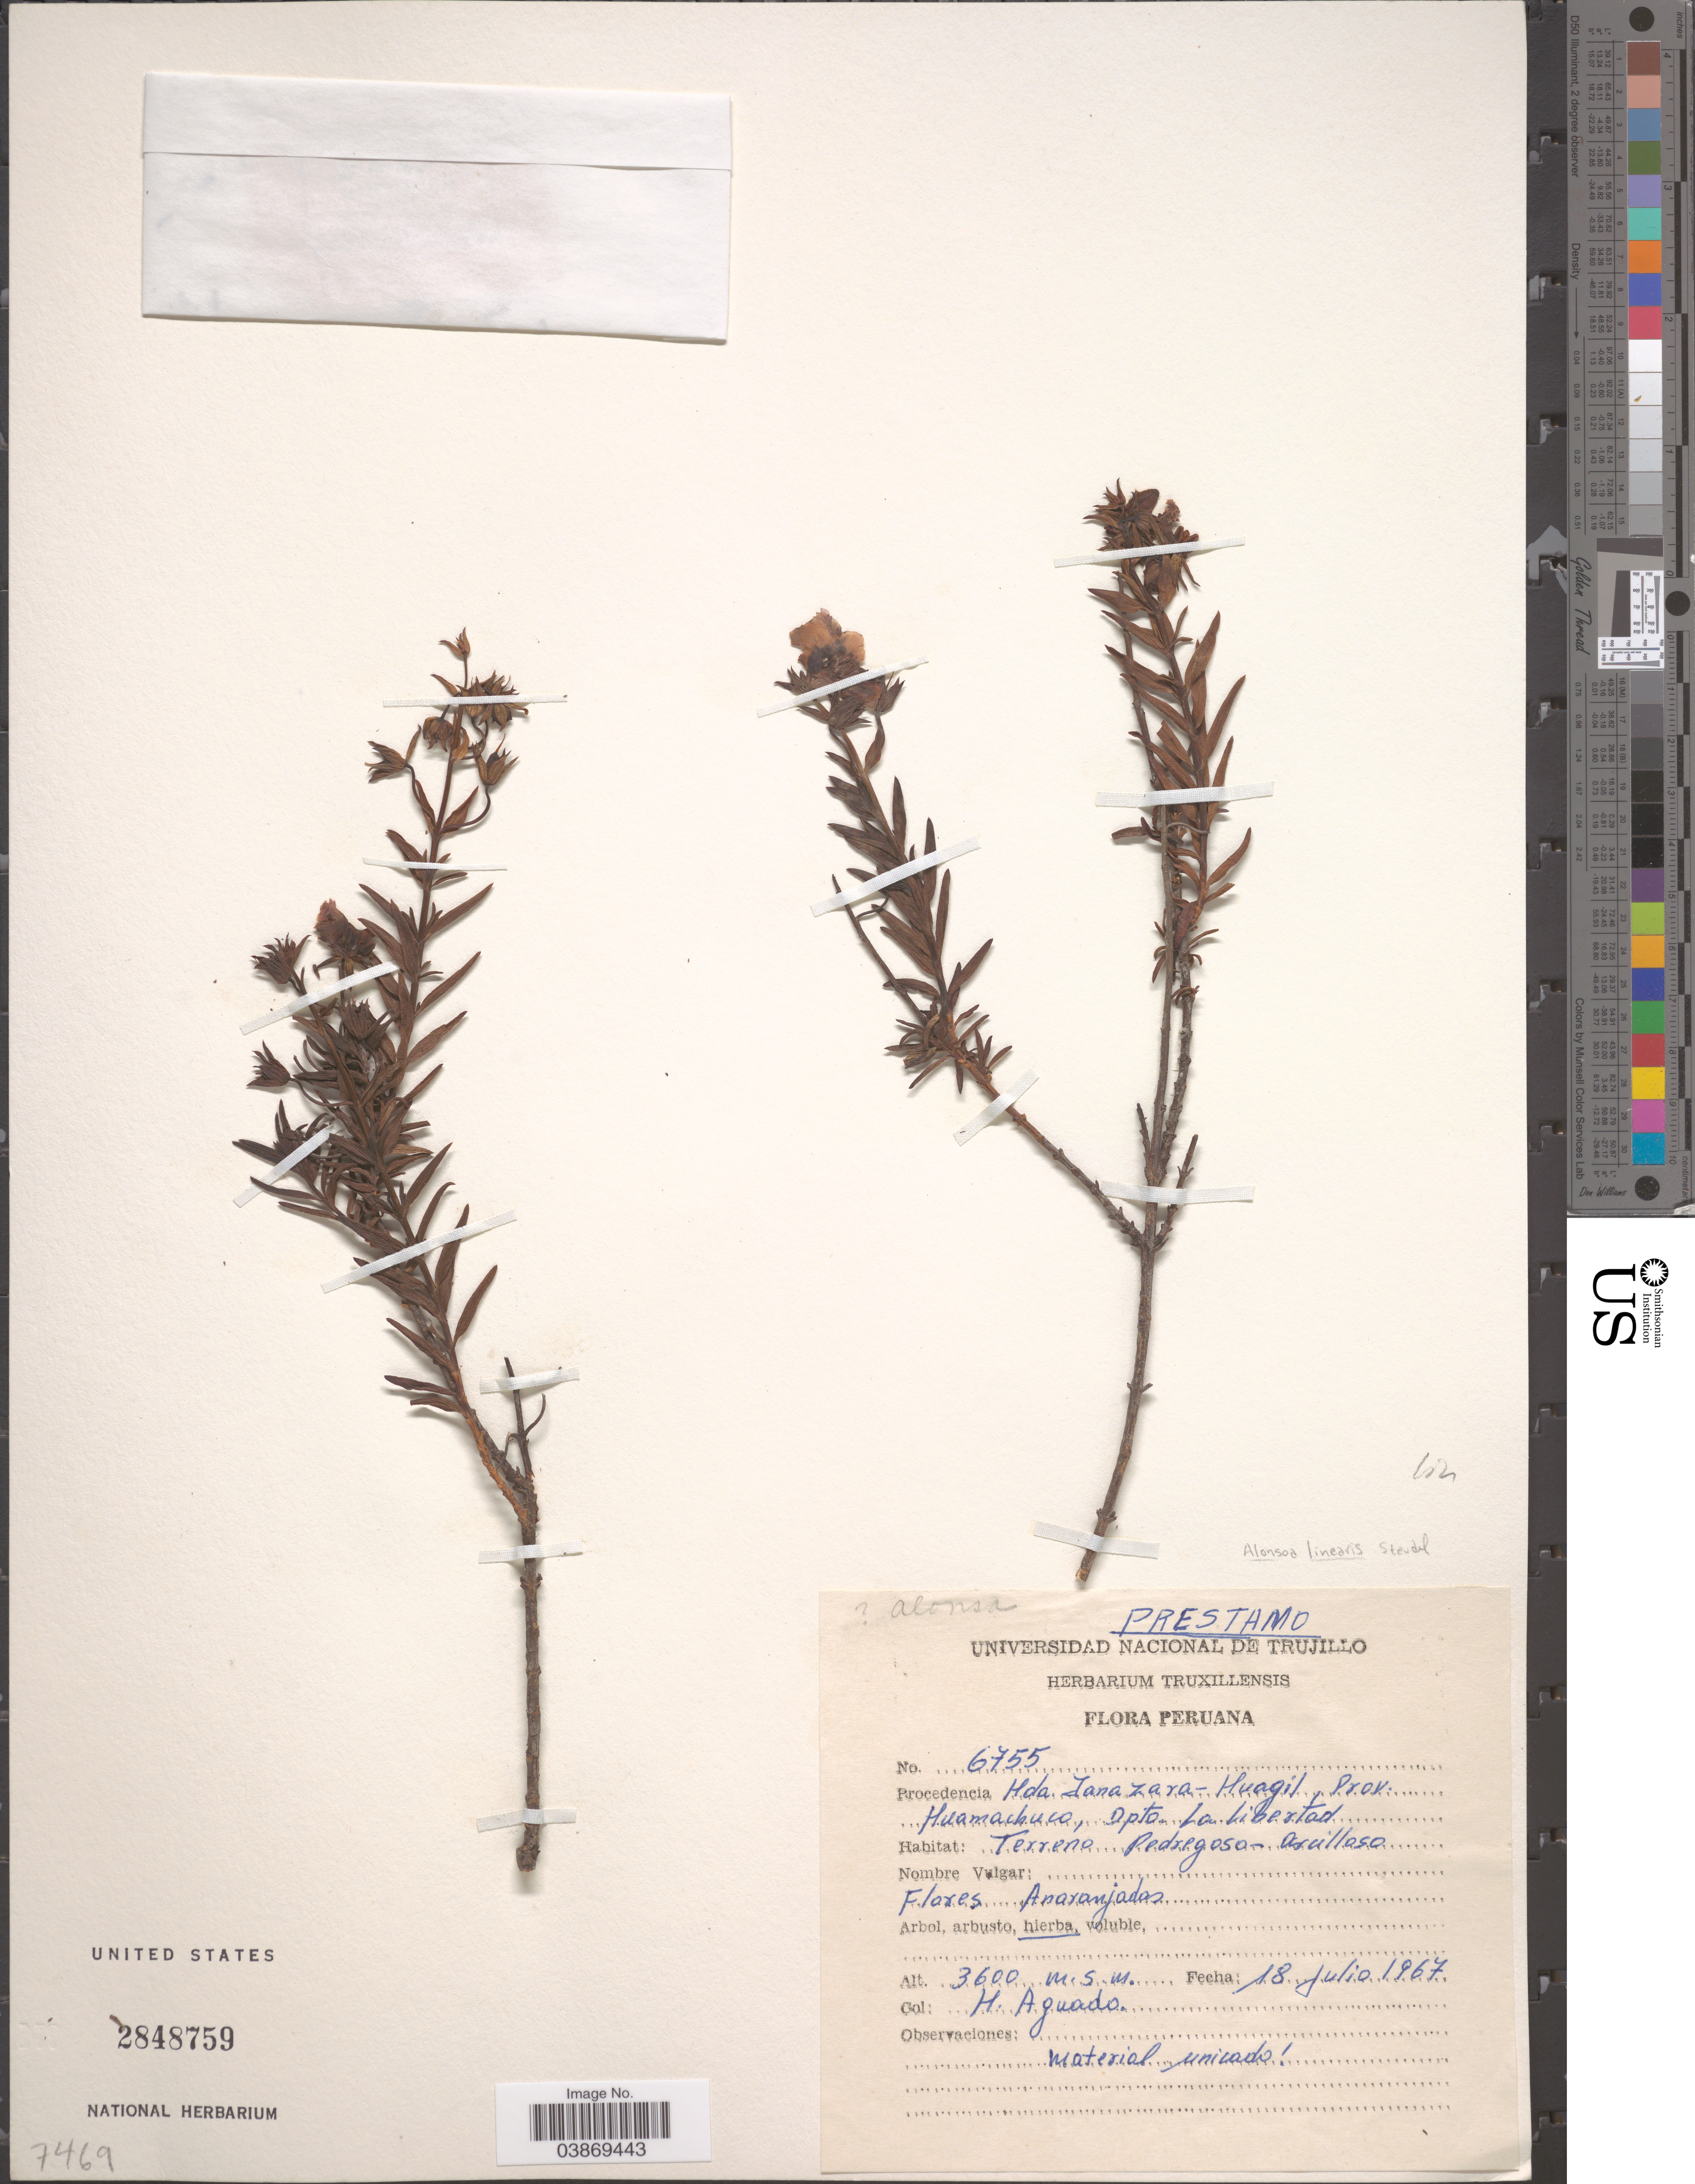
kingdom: Plantae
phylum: Tracheophyta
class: Magnoliopsida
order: Lamiales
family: Scrophulariaceae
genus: Alonsoa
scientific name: Alonsoa linearis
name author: (Jacq.) Ruiz & Pav.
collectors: H. Aguado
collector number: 6755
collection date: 1967-07-18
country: Peru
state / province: La Libertad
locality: Procedencia Hda. Janazara-Huagil, Prov. Huamachuco, Dpto. La Libertad.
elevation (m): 3600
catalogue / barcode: US 2848759